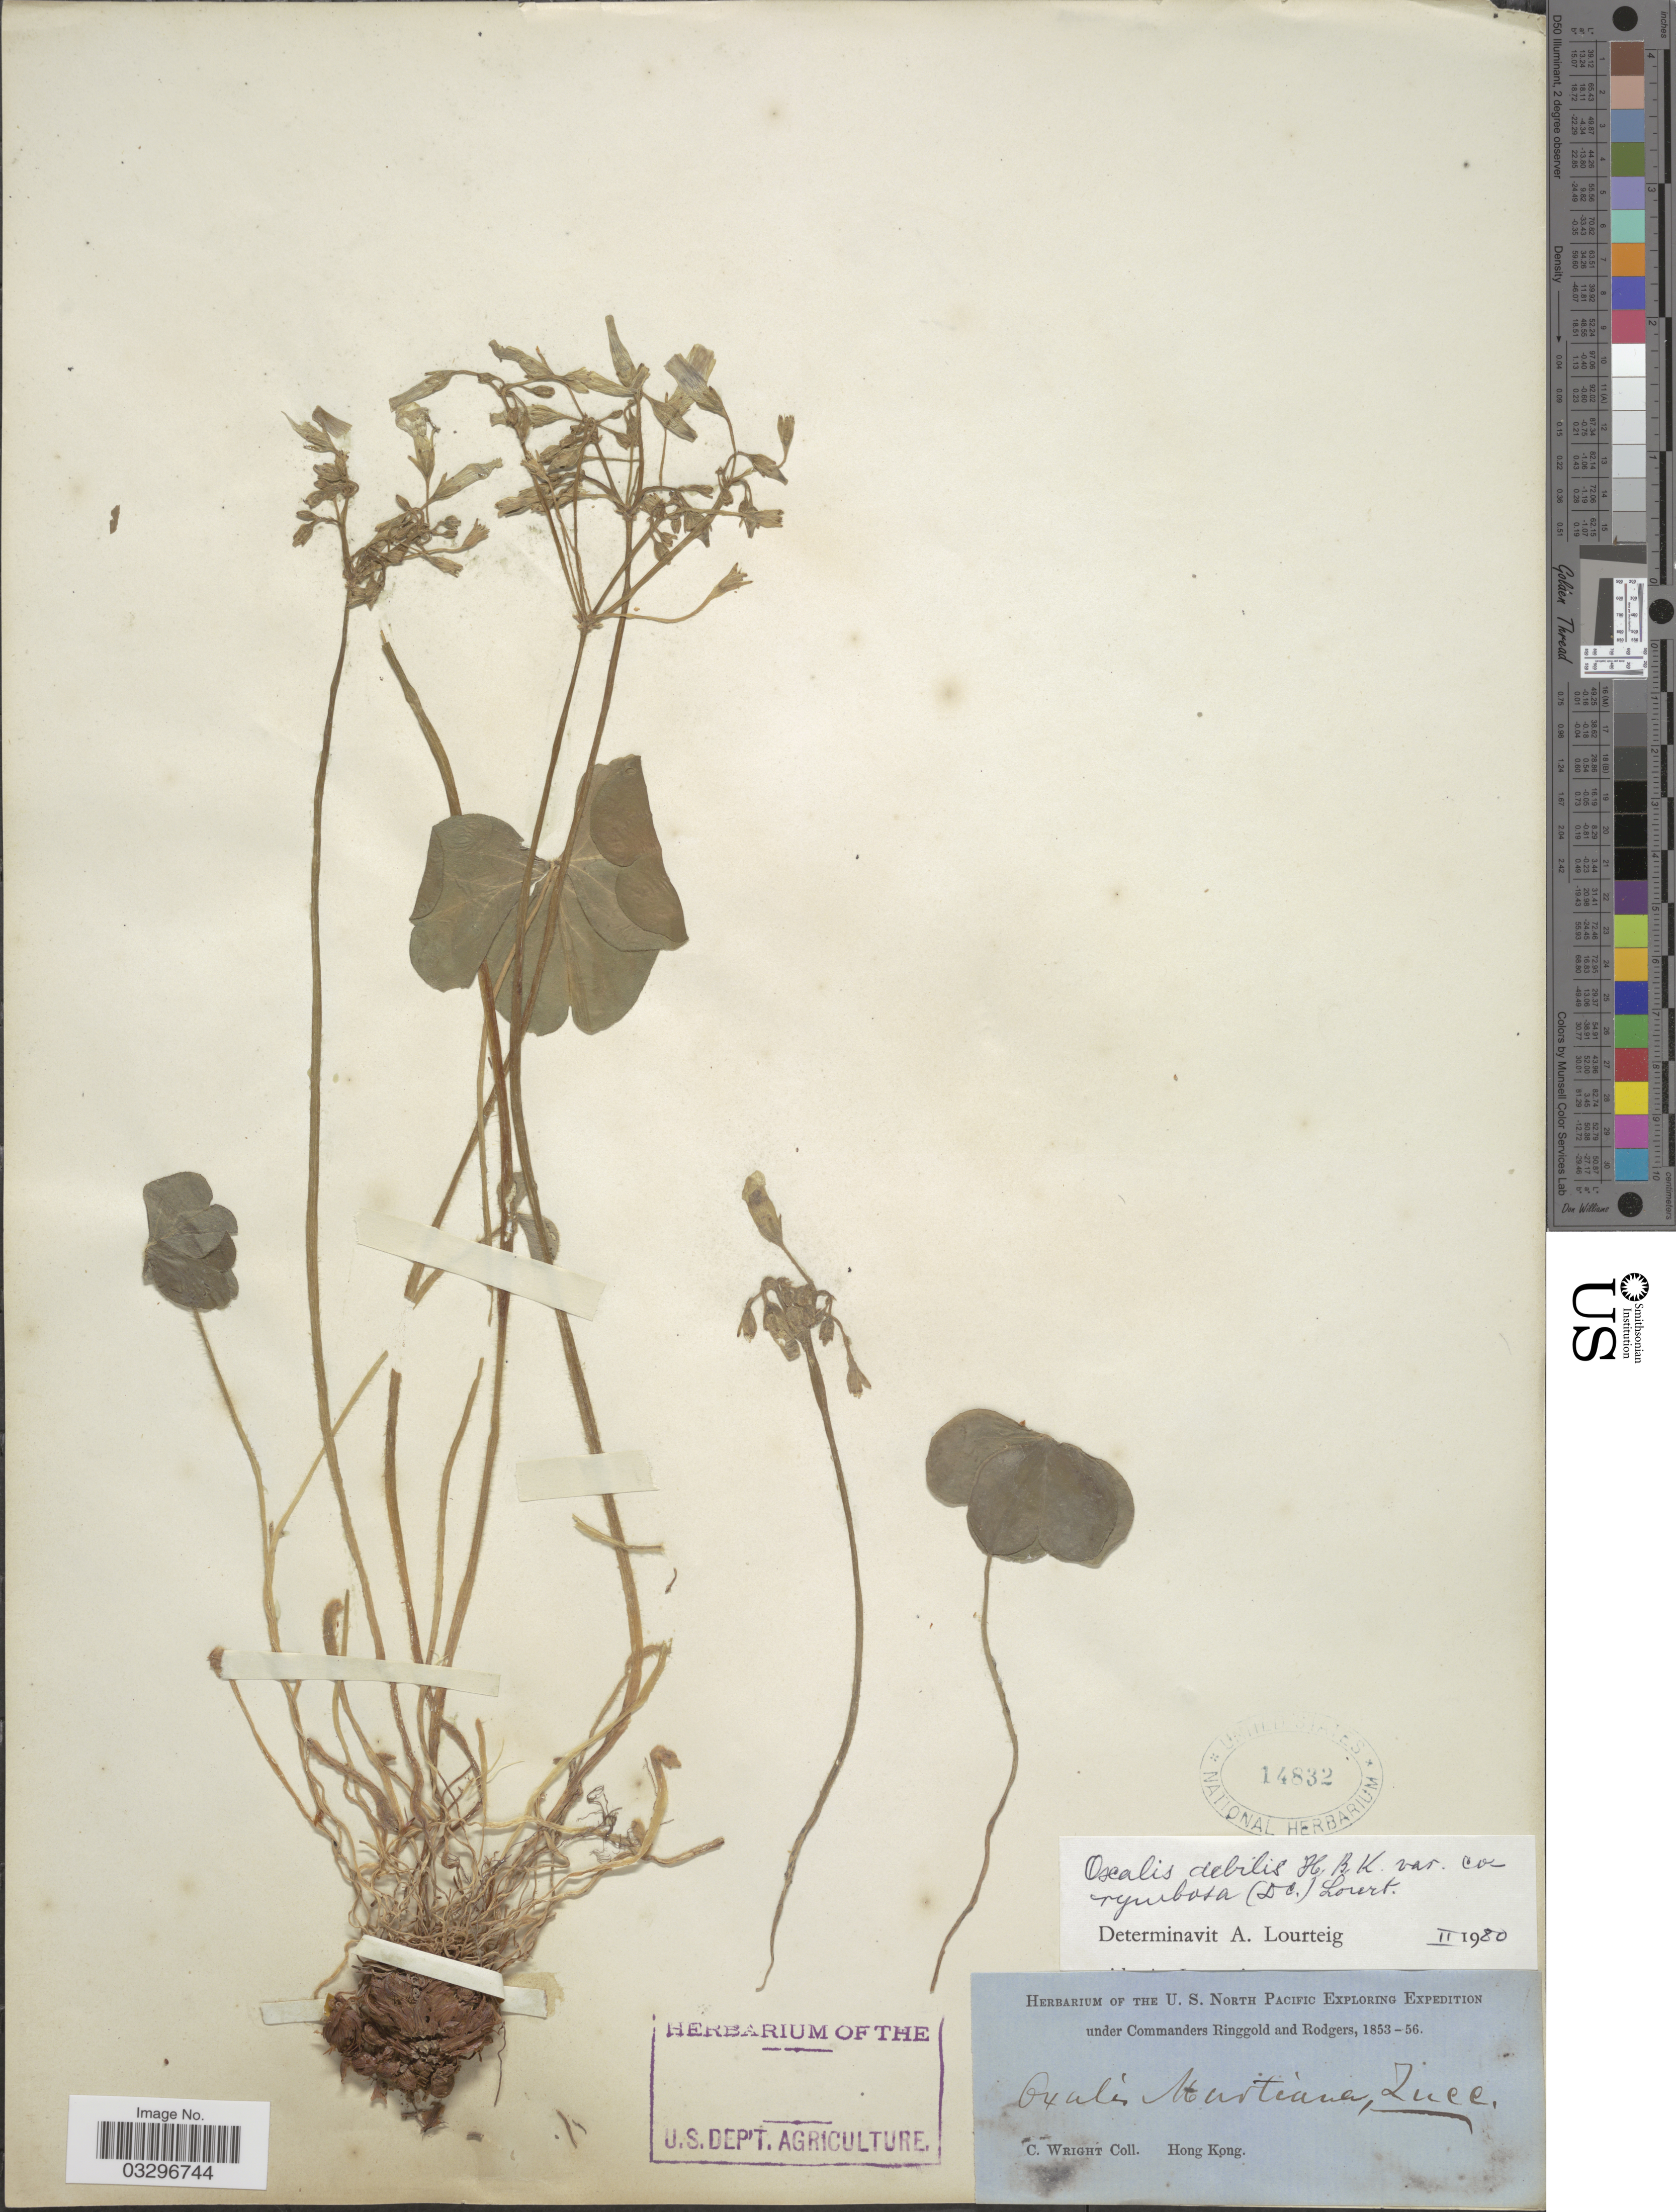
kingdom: Plantae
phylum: Tracheophyta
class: Magnoliopsida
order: Oxalidales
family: Oxalidaceae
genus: Oxalis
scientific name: Oxalis debilis var. corymbosa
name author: (DC.) Lourteig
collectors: C. Wright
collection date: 1853/1856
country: China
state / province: Hong Kong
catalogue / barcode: US 14832